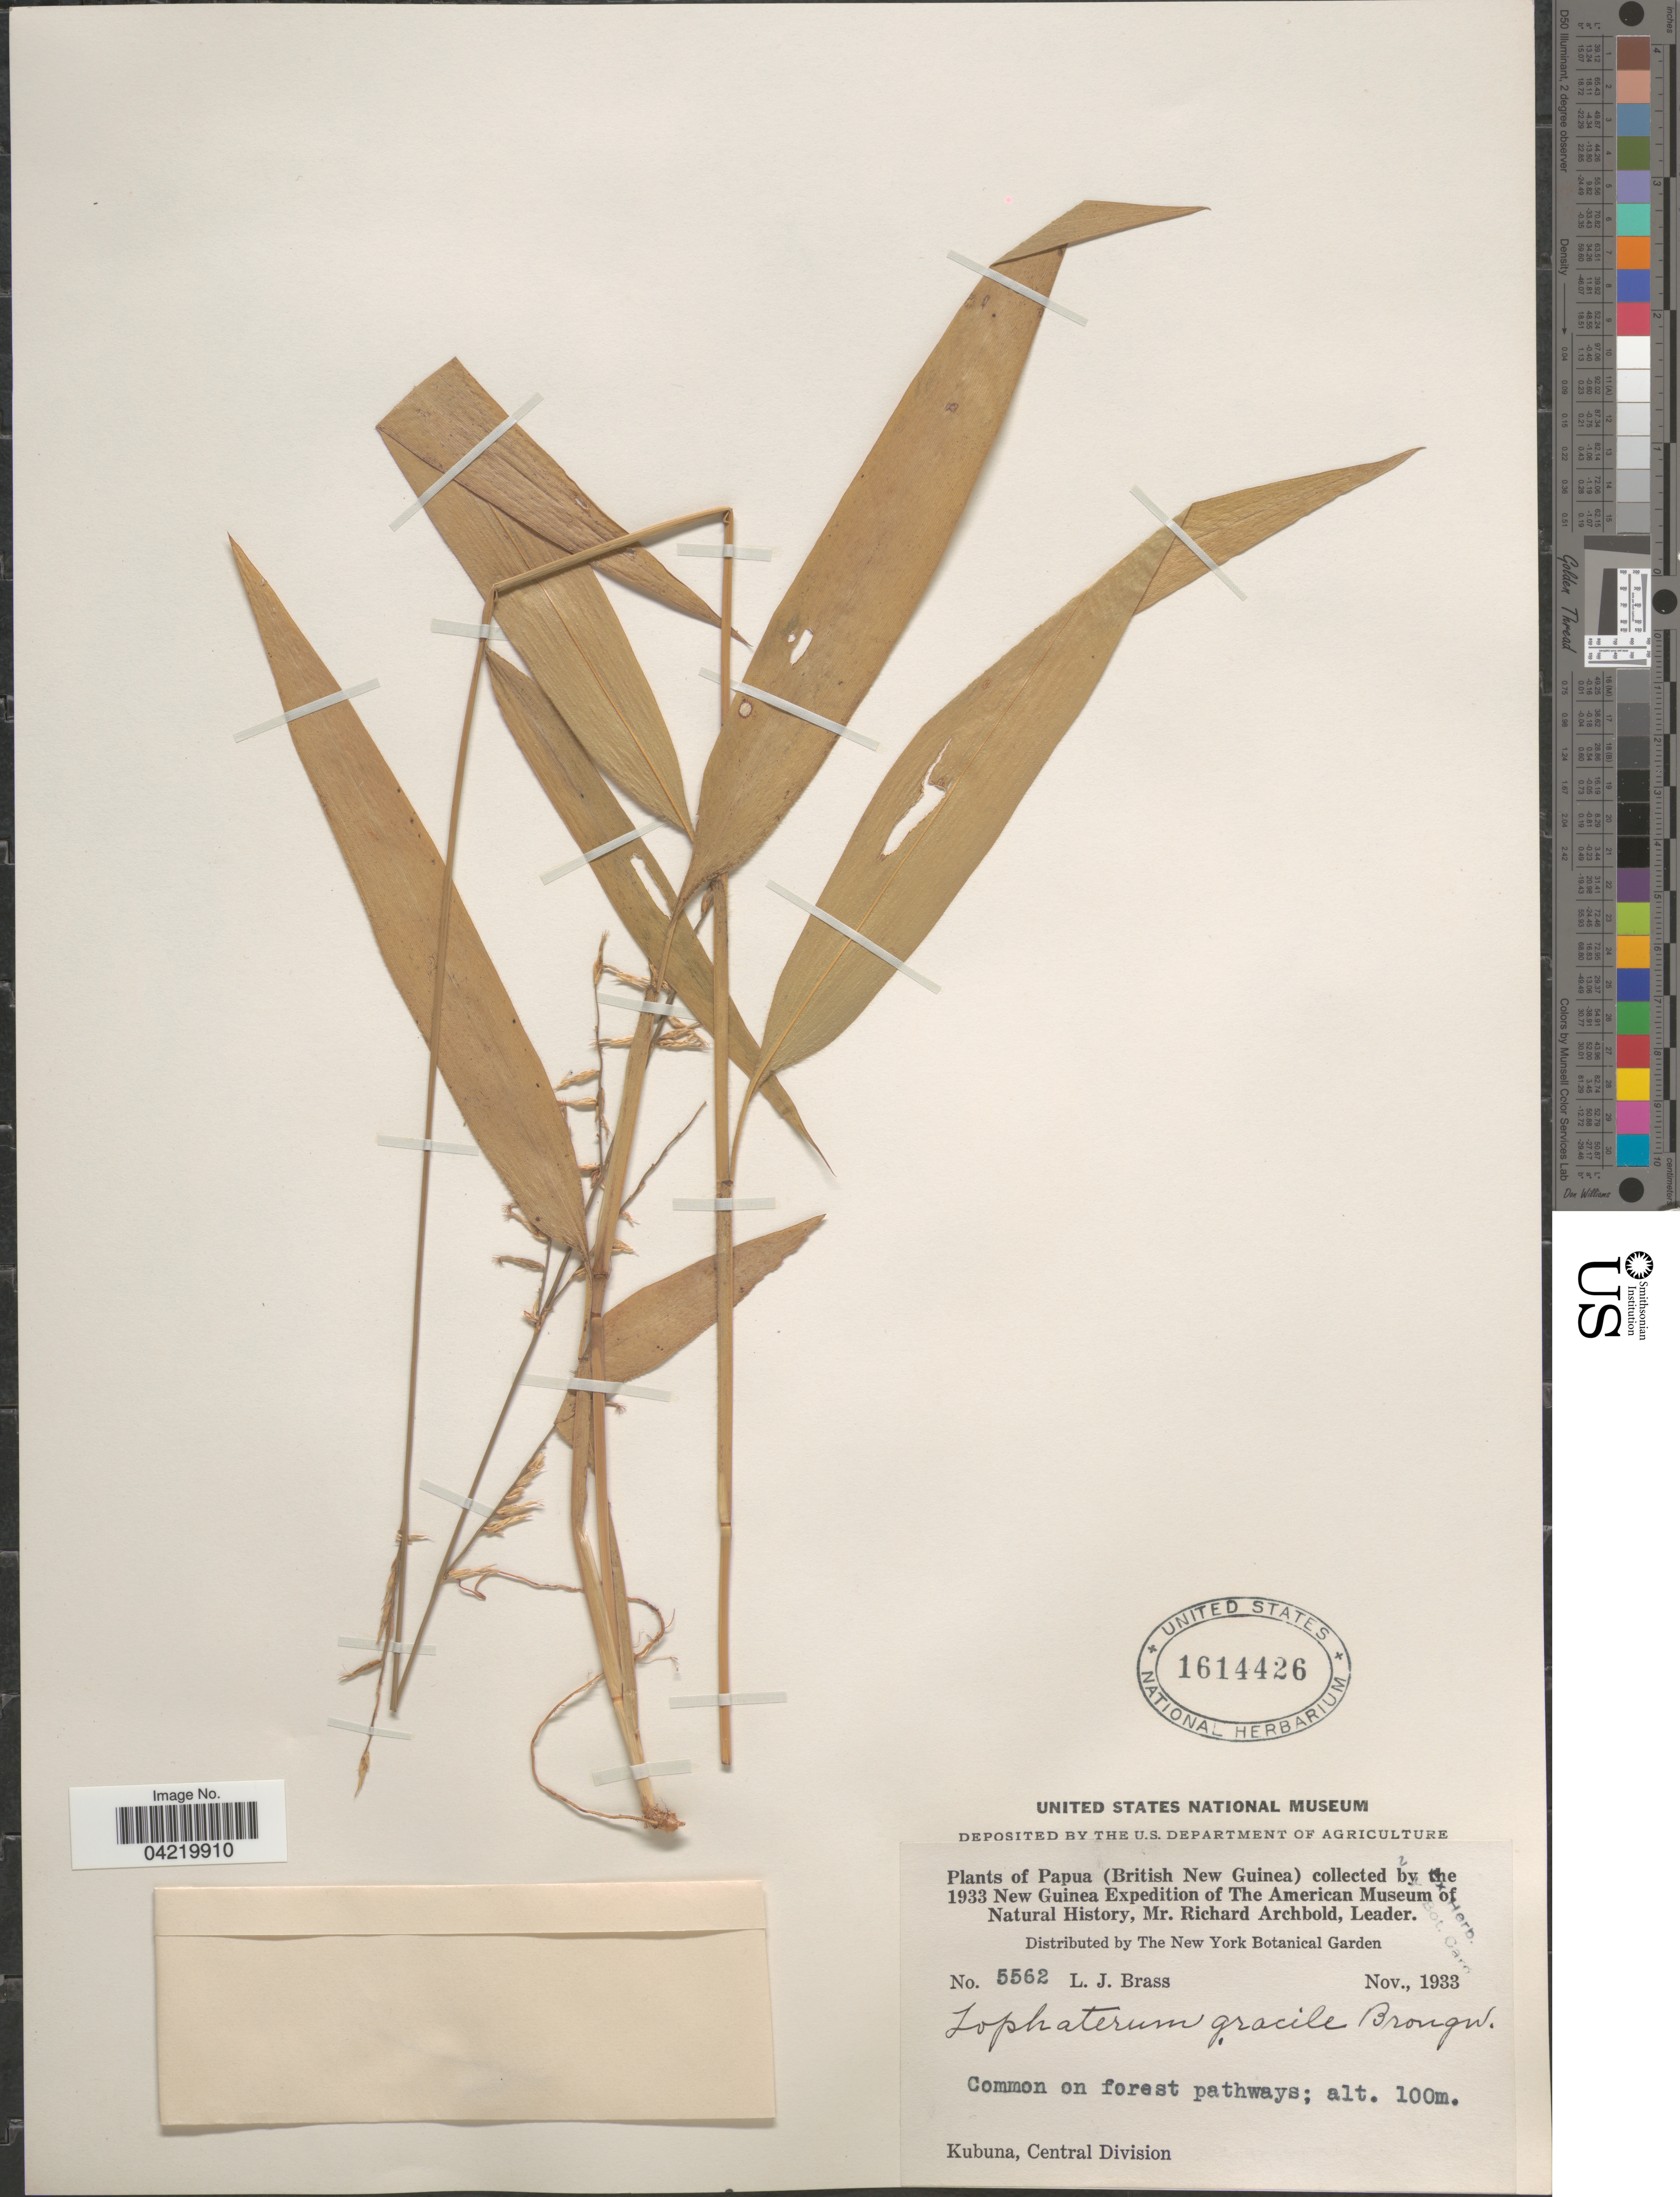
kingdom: Plantae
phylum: Tracheophyta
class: Liliopsida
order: Poales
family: Poaceae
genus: Lophatherum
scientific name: Lophatherum gracile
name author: Brongn.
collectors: L. J. Brass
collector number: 5562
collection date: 1933-11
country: Indonesia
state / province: Papua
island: New Guinea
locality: (British New Guinea). 1933 New Guinea Expedition of The American Museum of Natural History. Common on forest pathways. Kubuna, Central Division.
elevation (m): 100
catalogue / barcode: US 1614426